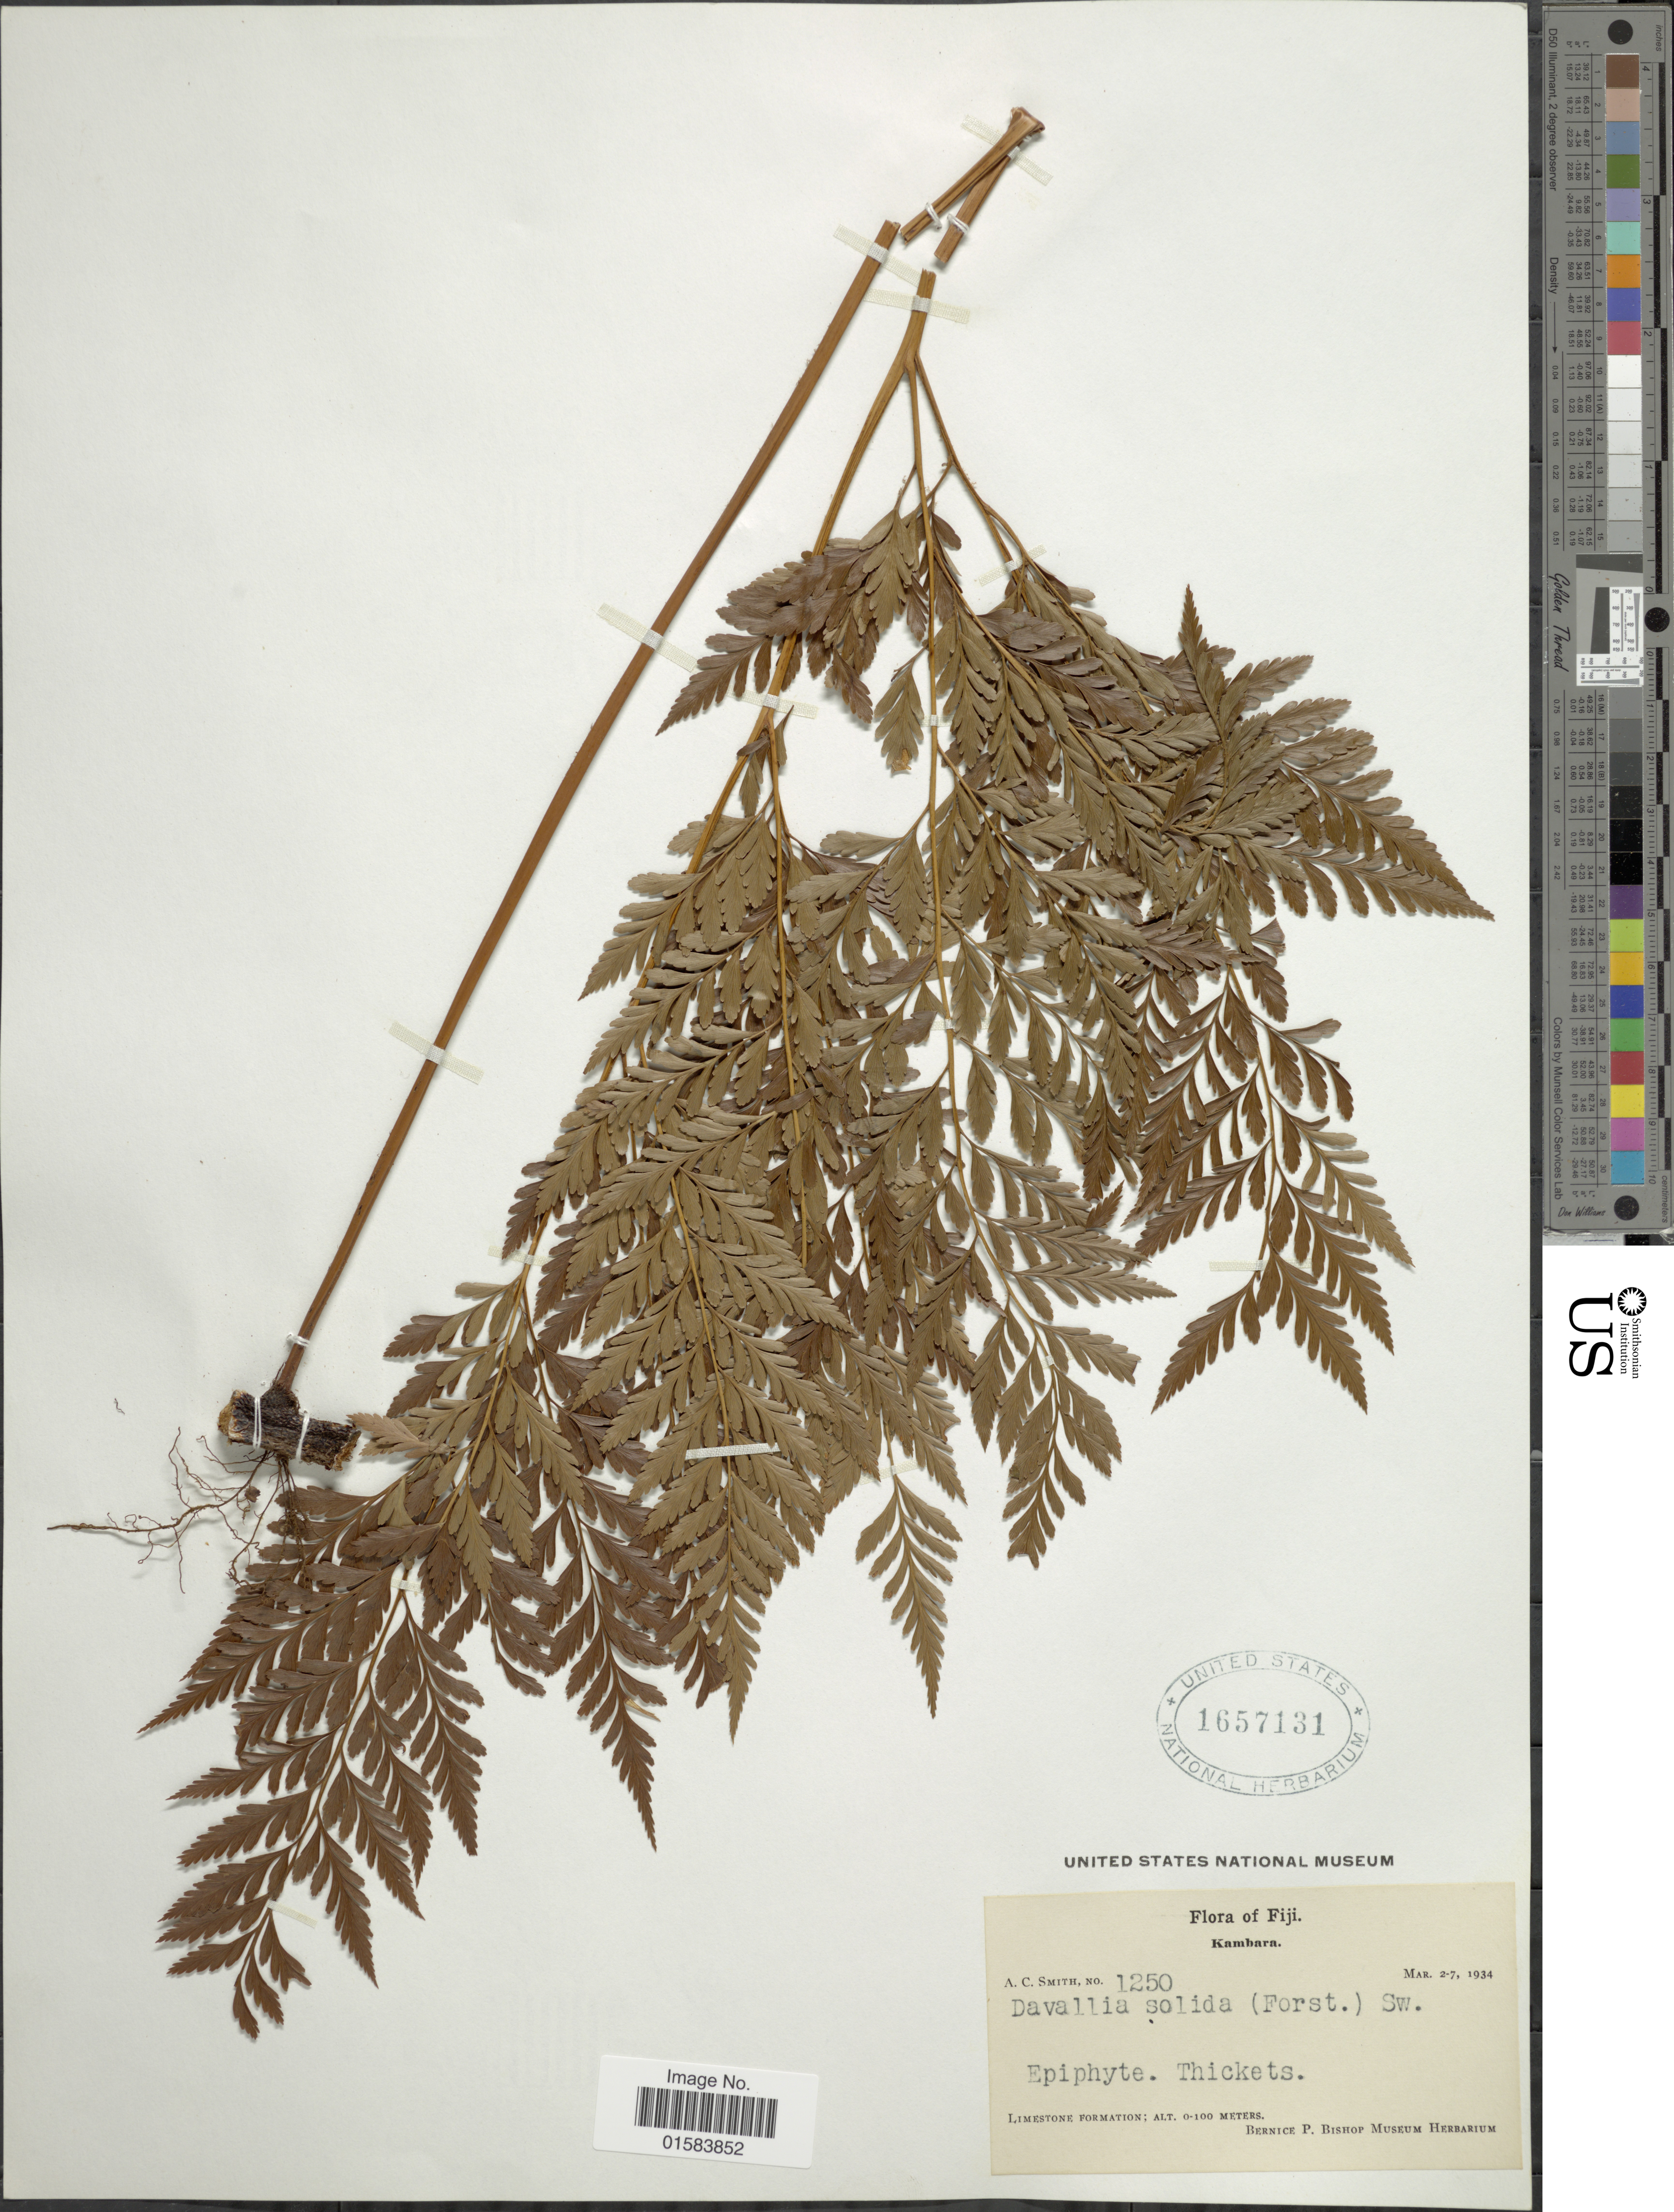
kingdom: Plantae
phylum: Tracheophyta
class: Polypodiopsida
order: Polypodiales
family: Davalliaceae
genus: Davallia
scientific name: Davallia solida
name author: (G. Forst.) Sw.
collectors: A. C. Smith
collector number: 1250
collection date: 1934-03-02/1934-03-07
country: Fiji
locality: Kambara, Limestone Formation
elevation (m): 0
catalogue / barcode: US 1657131